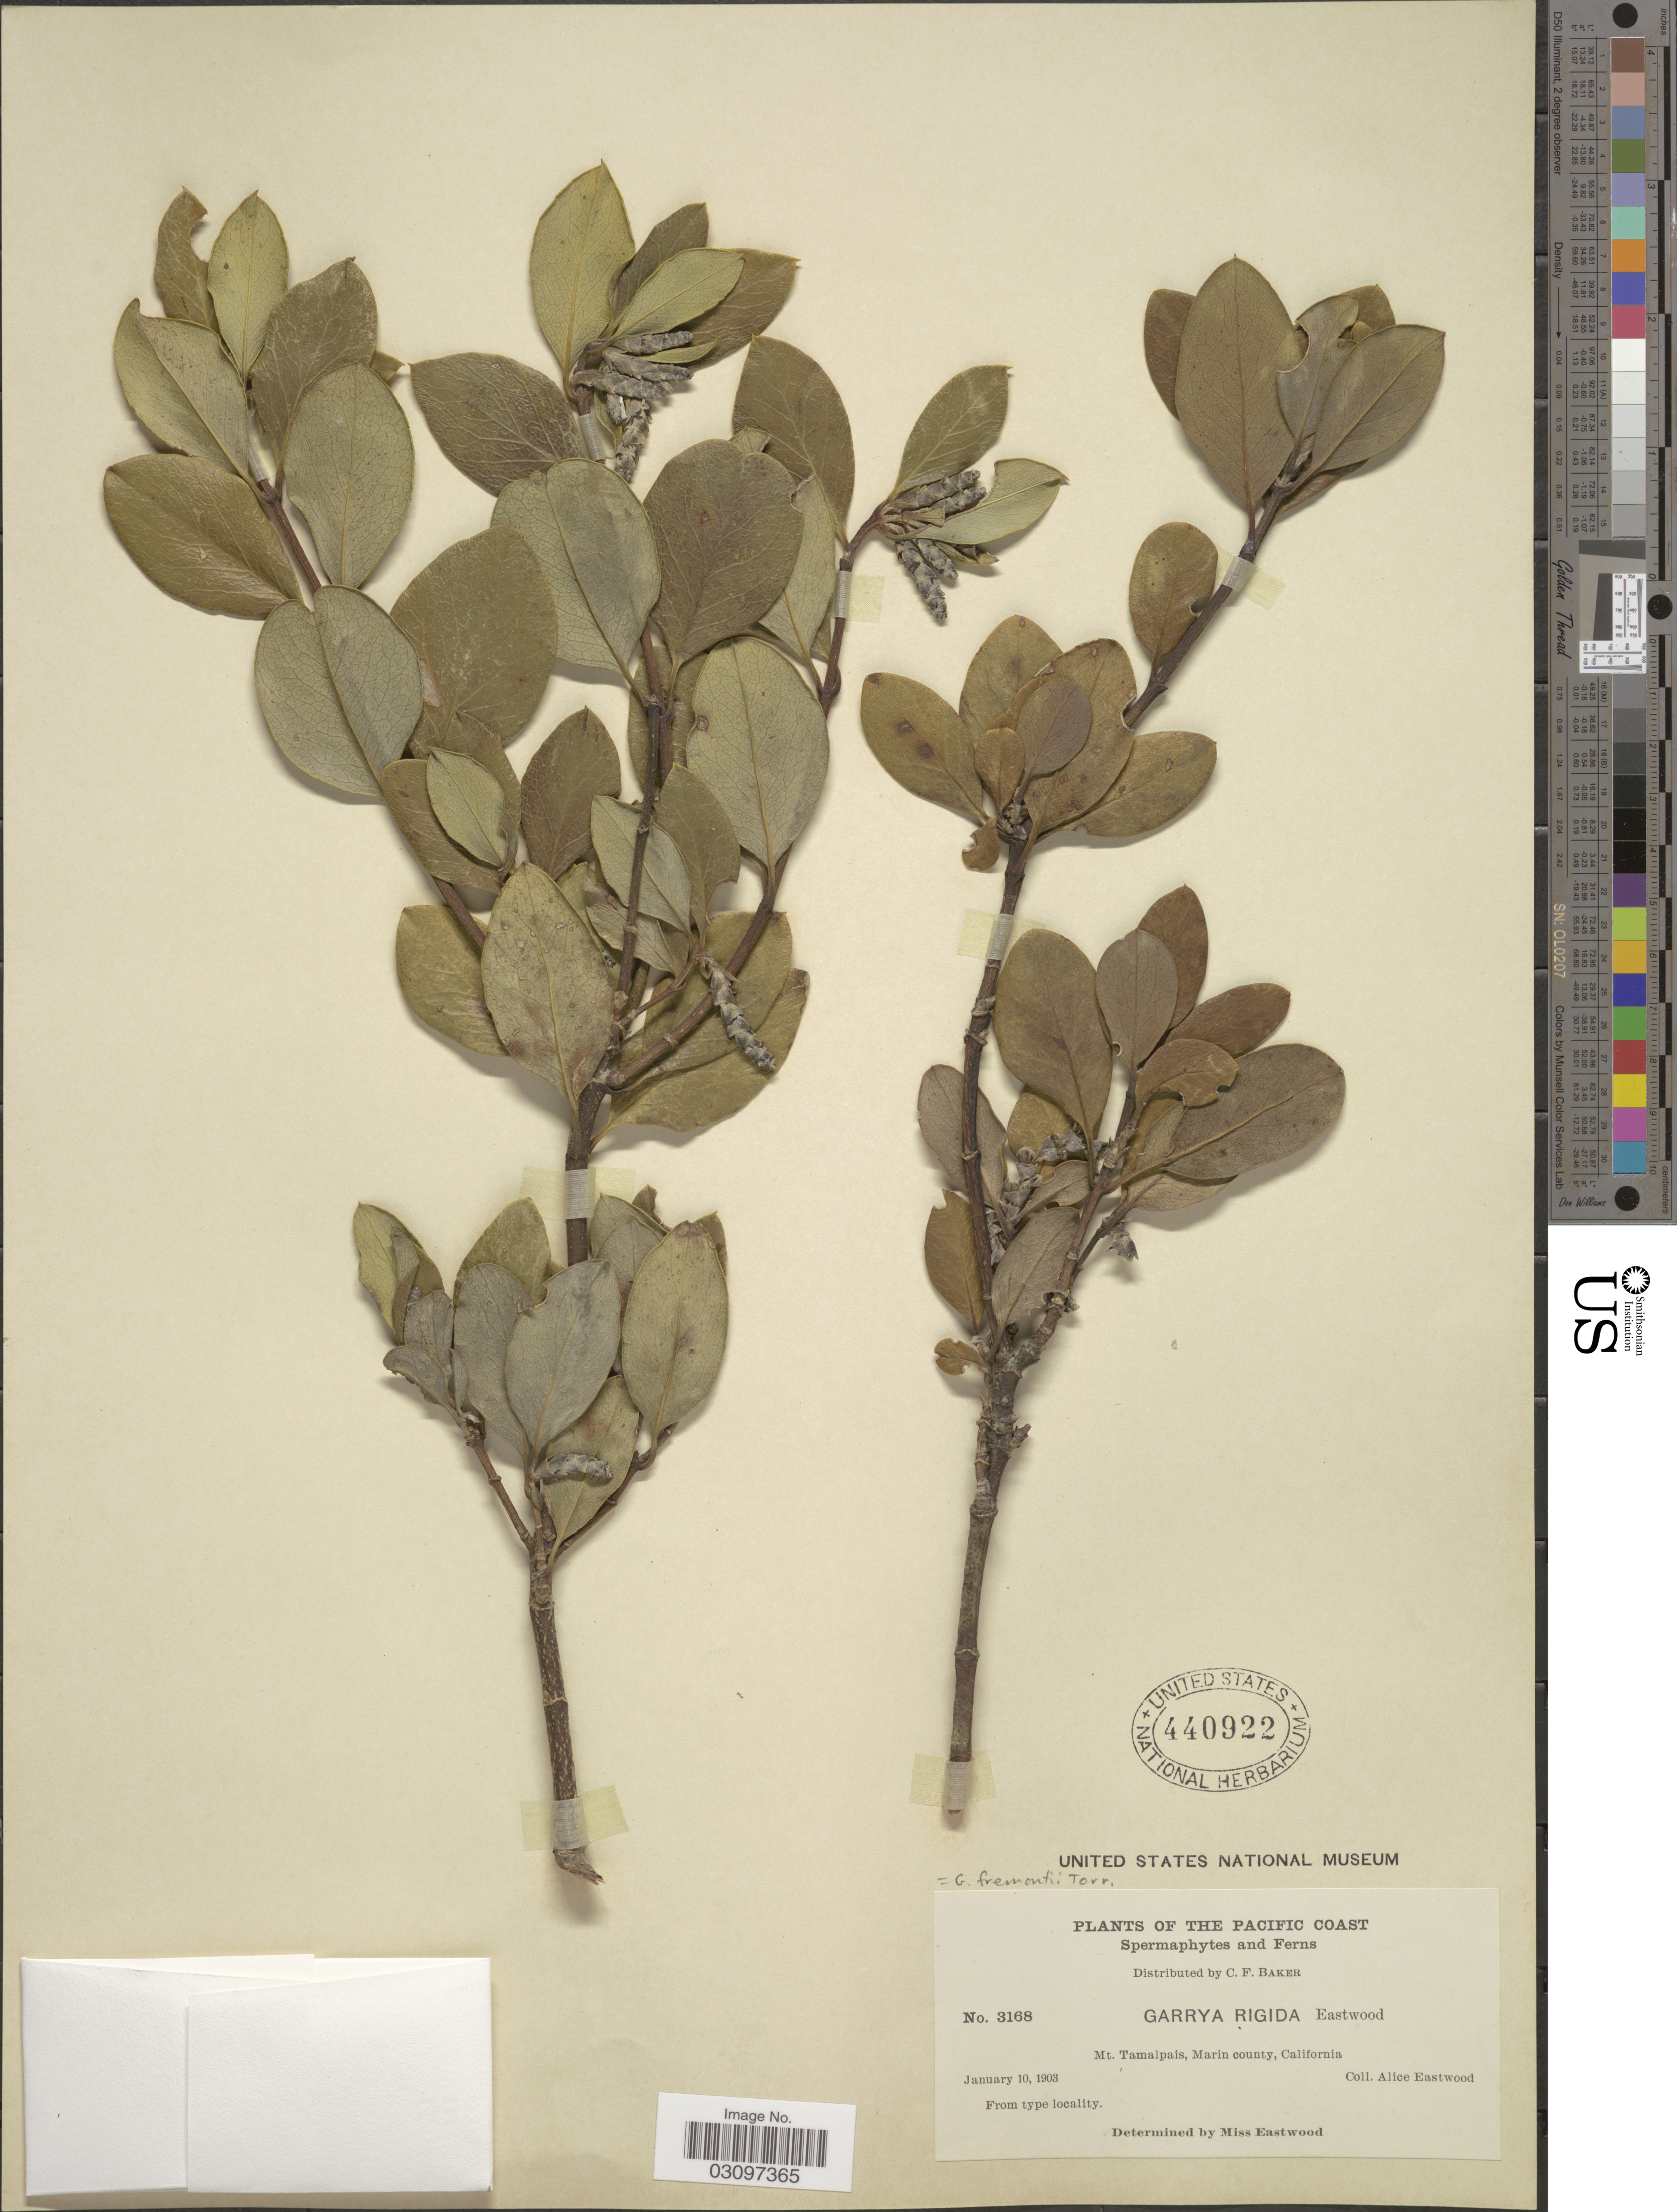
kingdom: Plantae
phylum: Tracheophyta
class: Magnoliopsida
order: Garryales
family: Garryaceae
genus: Garrya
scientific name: Garrya fremontii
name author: Torr.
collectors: A. Eastwood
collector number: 3168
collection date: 1903-01-10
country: United States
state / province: California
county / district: Marin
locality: The Pacific Coast. Mt. Tamalpais, Marin county.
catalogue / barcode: US 440922